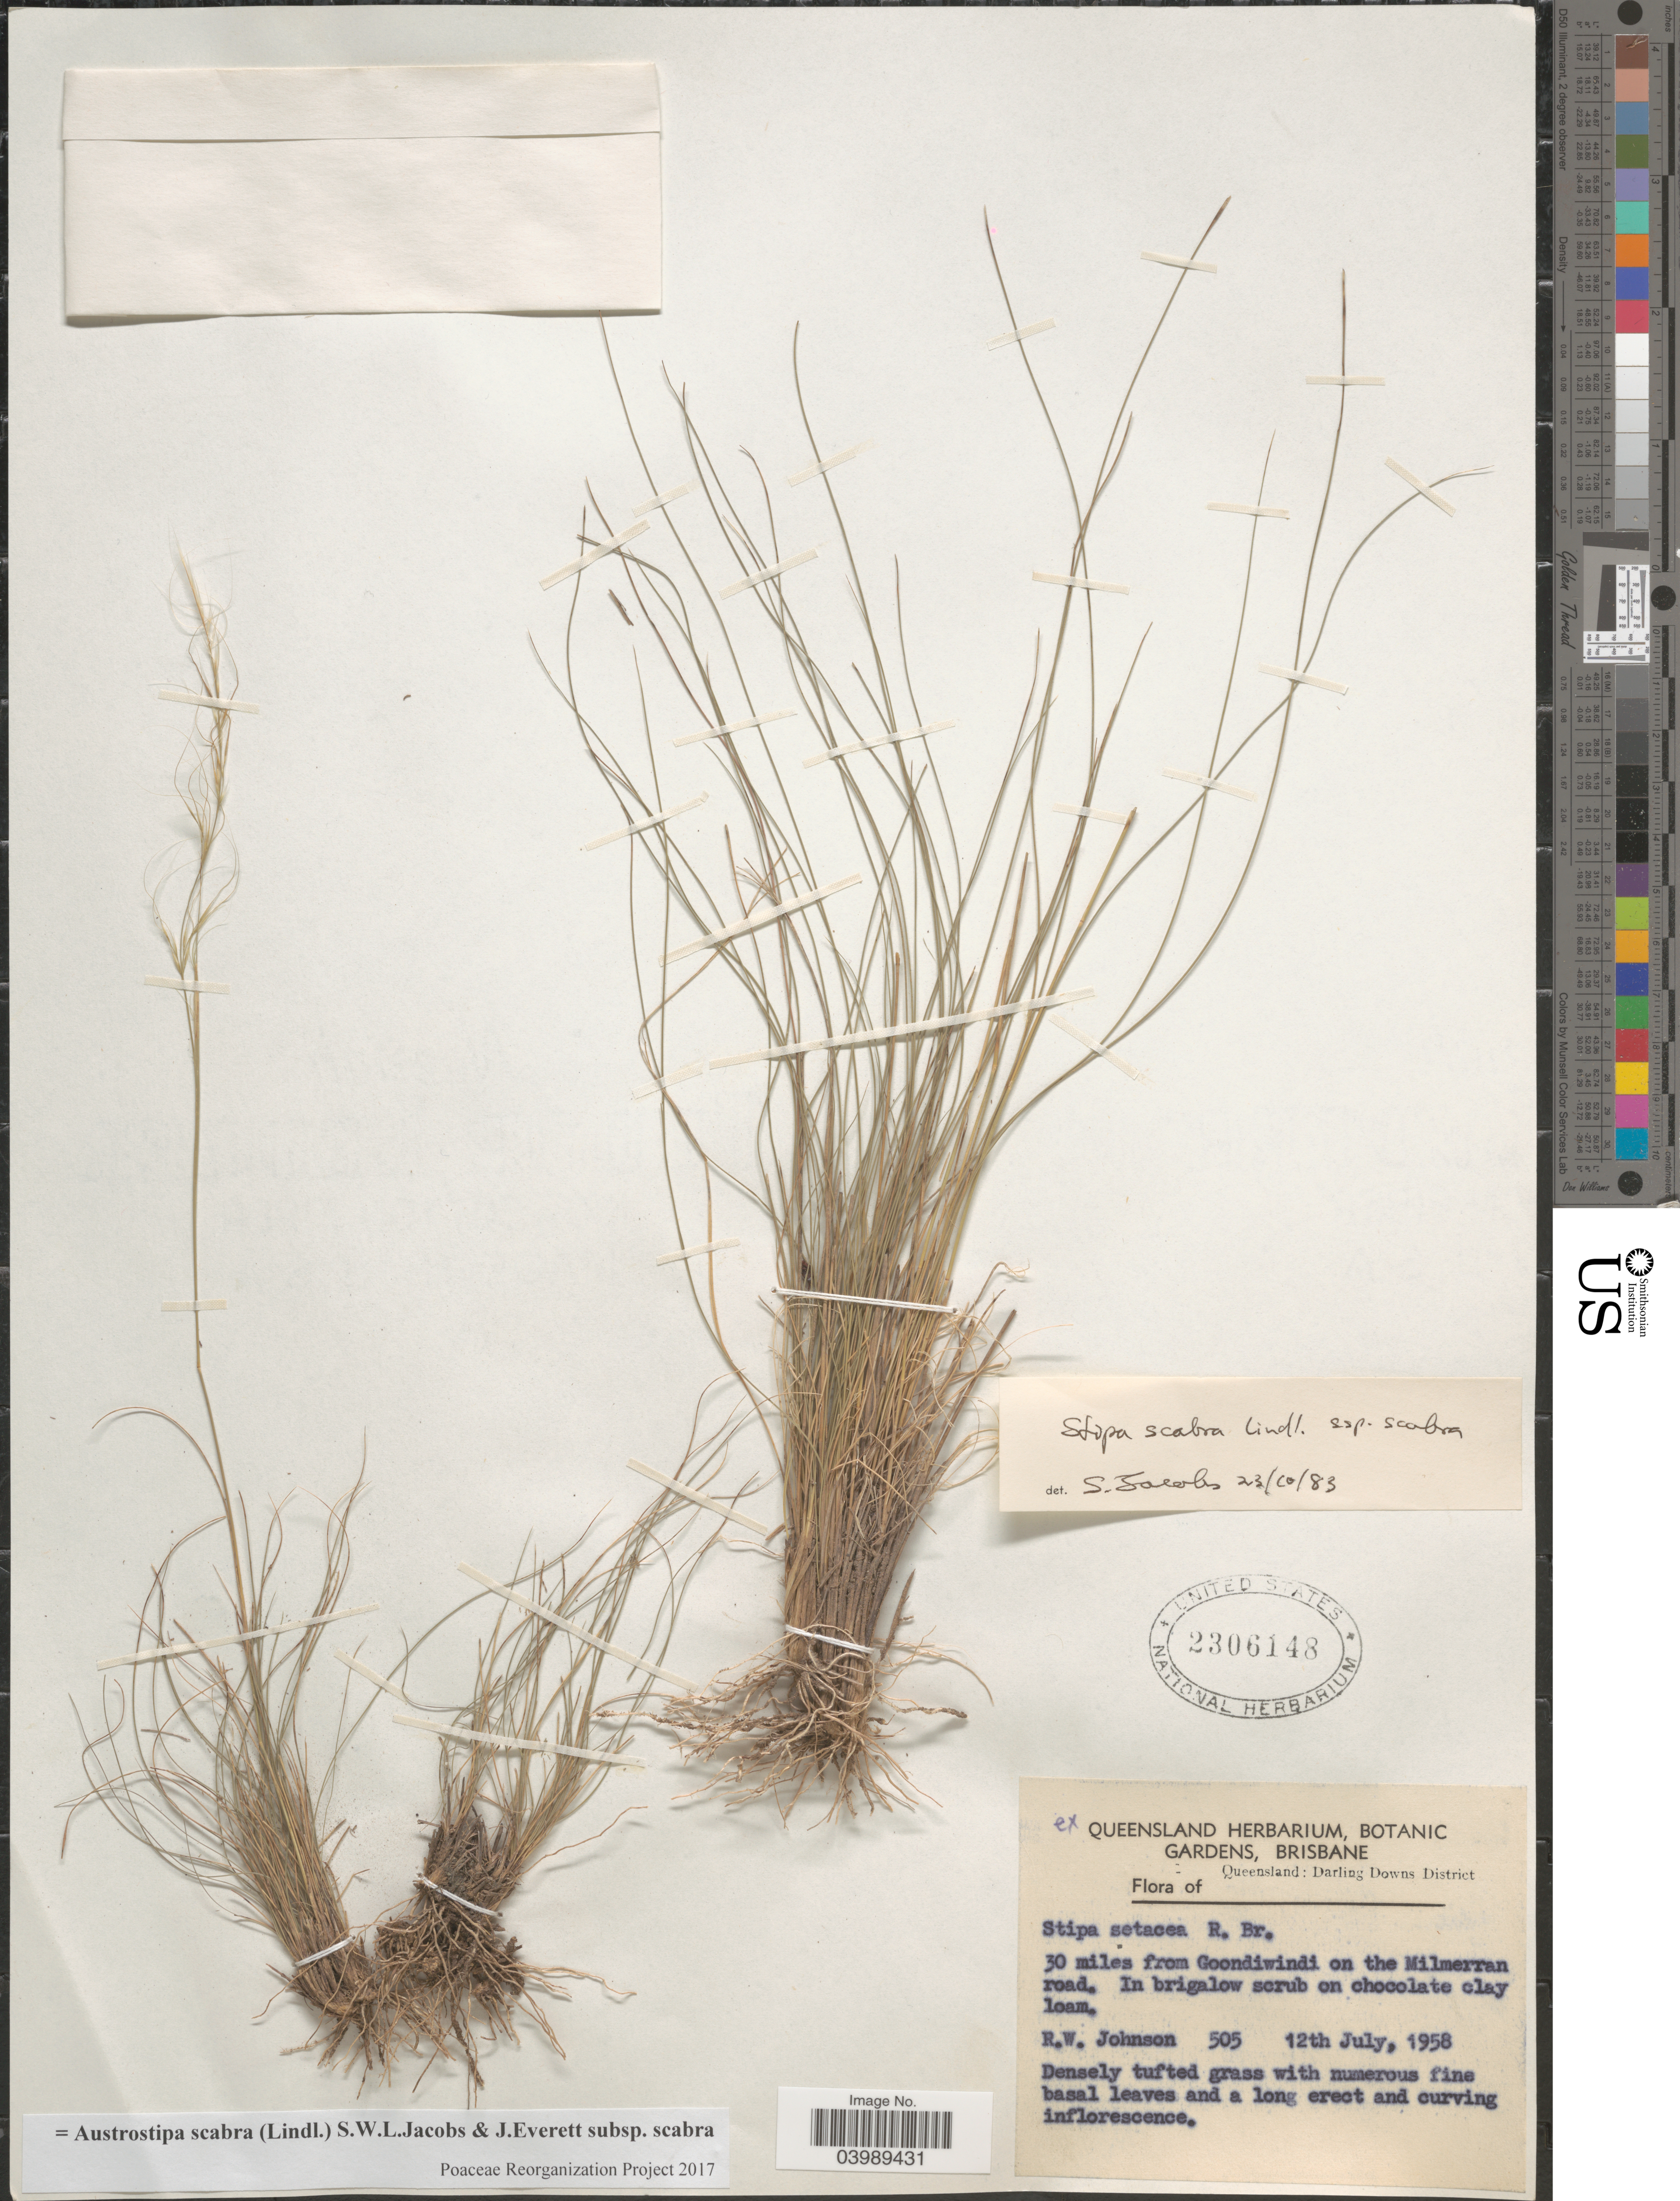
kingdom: Plantae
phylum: Tracheophyta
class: Liliopsida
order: Poales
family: Poaceae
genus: Austrostipa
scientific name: Austrostipa scabra subsp. scabra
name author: (Lindl.) S.W.L. Jacobs & J. Everett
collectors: R. W. Johnson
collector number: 505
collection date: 1958-07-12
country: Australia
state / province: Queensland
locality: Darling Downs District. 30 miles Goondiwindi on the Milmerran road.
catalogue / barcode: US 2306148